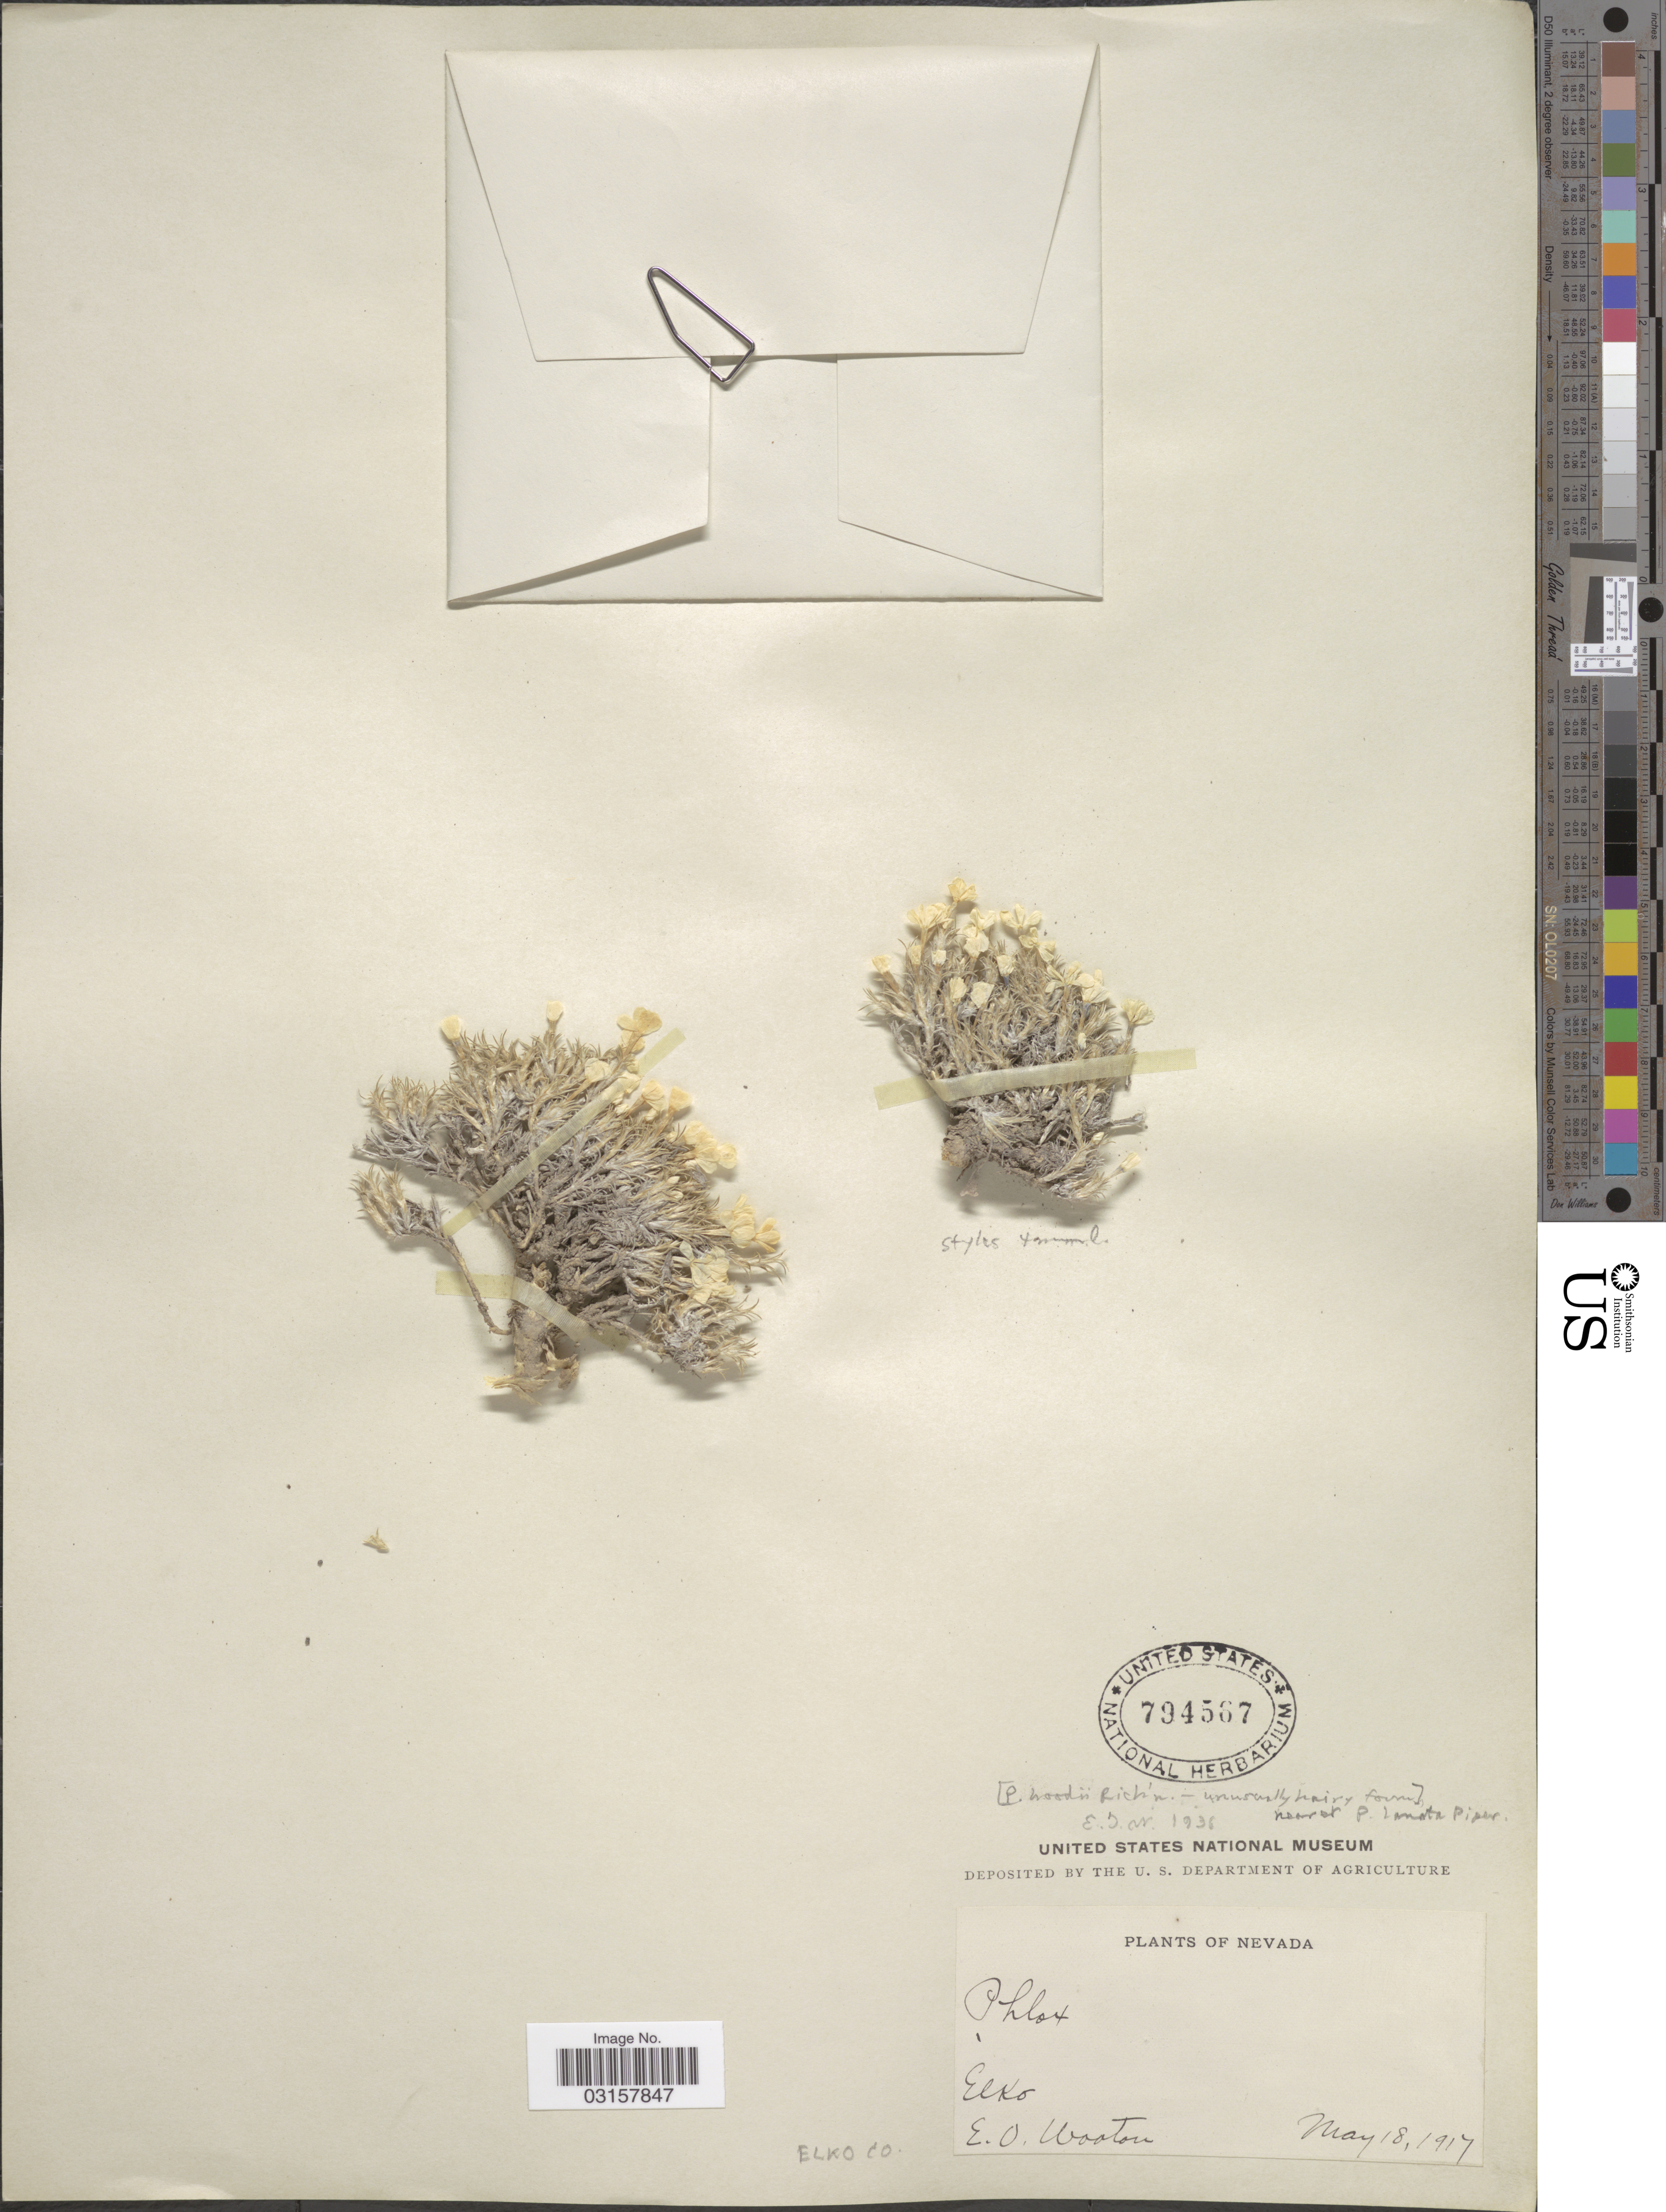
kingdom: Plantae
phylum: Tracheophyta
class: Magnoliopsida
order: Ericales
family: Polemoniaceae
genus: Phlox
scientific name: Phlox hoodii subsp. canescens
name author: (Torr. & A. Gray) Wherry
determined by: Mayfield, M. H.; Ferguson, C. J.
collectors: E. O. Wooton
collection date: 1917-05-18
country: United States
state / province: Nevada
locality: Elko Co.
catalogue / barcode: US 794567